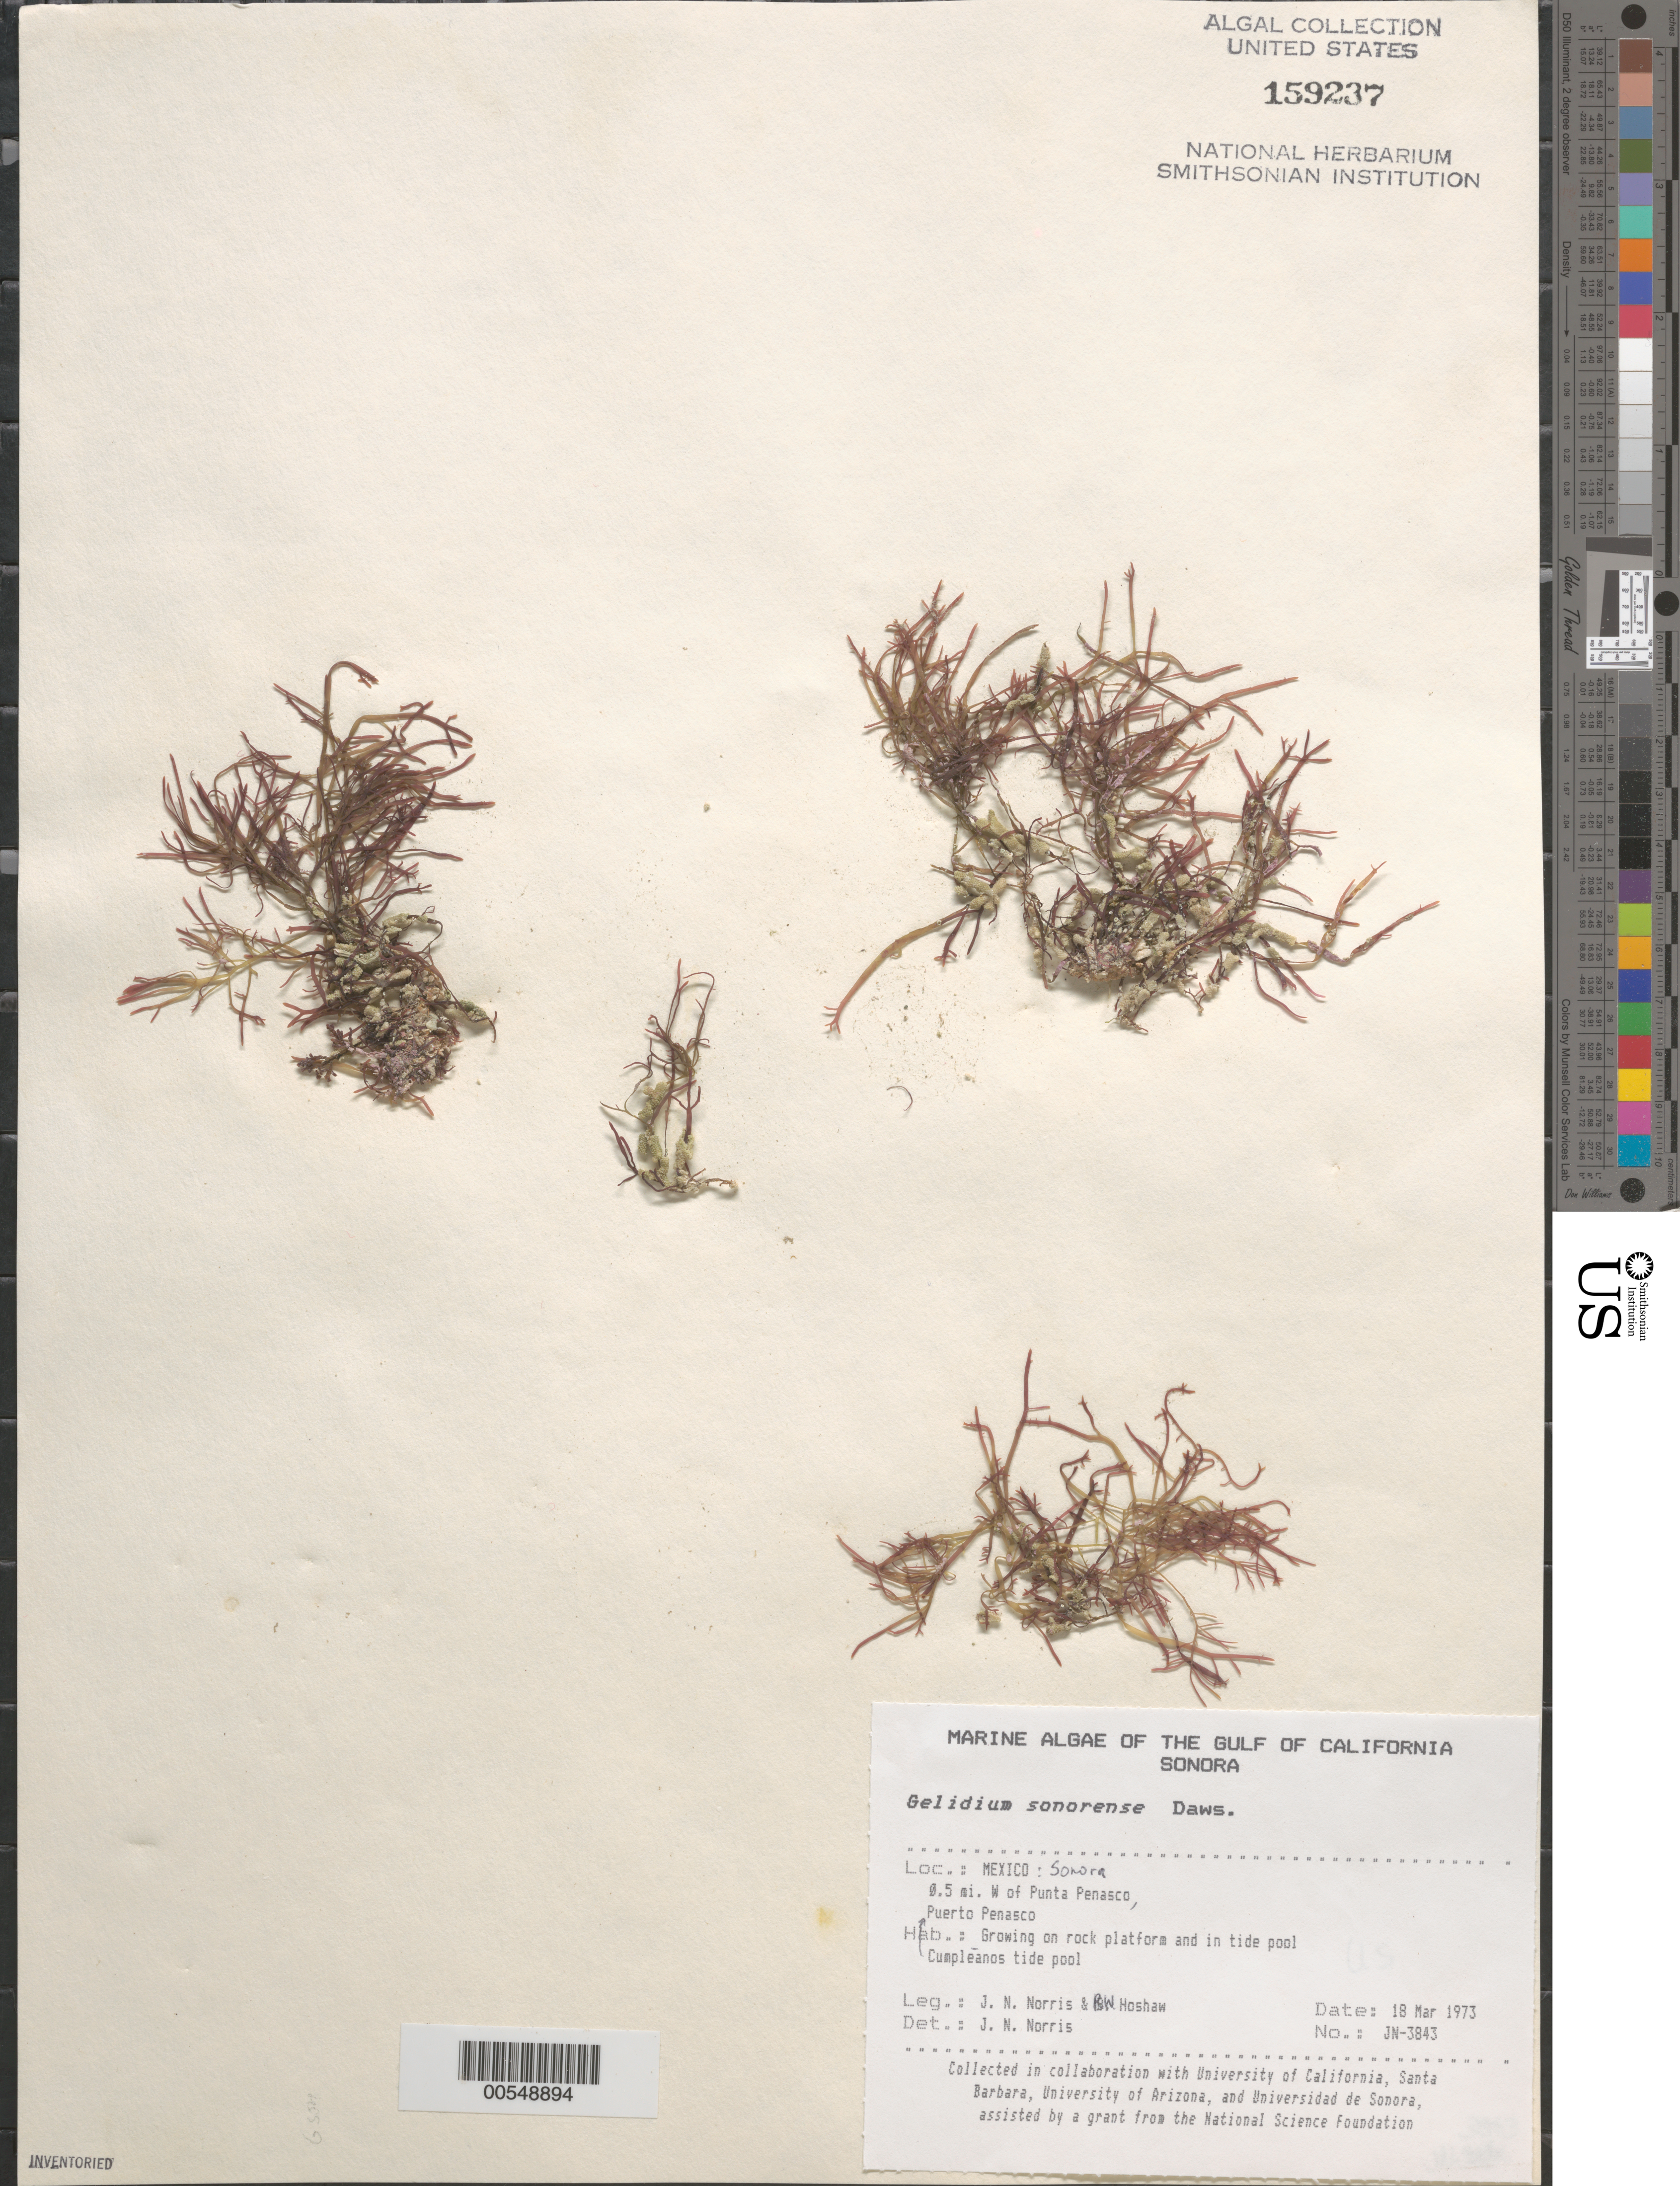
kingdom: Plantae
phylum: Rhodophyta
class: Florideophyceae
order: Gelidiales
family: Pterocladiaceae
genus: Pterocladia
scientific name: Pterocladia sonorense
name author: (E.Y. Dawson) J.G.Stewart & J.N. Norris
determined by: Algae name updating Project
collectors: J. N. Norris & R. Hoshaw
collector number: JN-3843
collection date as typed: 18 Mar 1973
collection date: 1973-03-18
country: Mexico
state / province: Sonora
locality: Puerto Penasco, Cumpleanos Tide Pool, 0.5 mile west of Punta Penasco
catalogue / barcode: US 159237